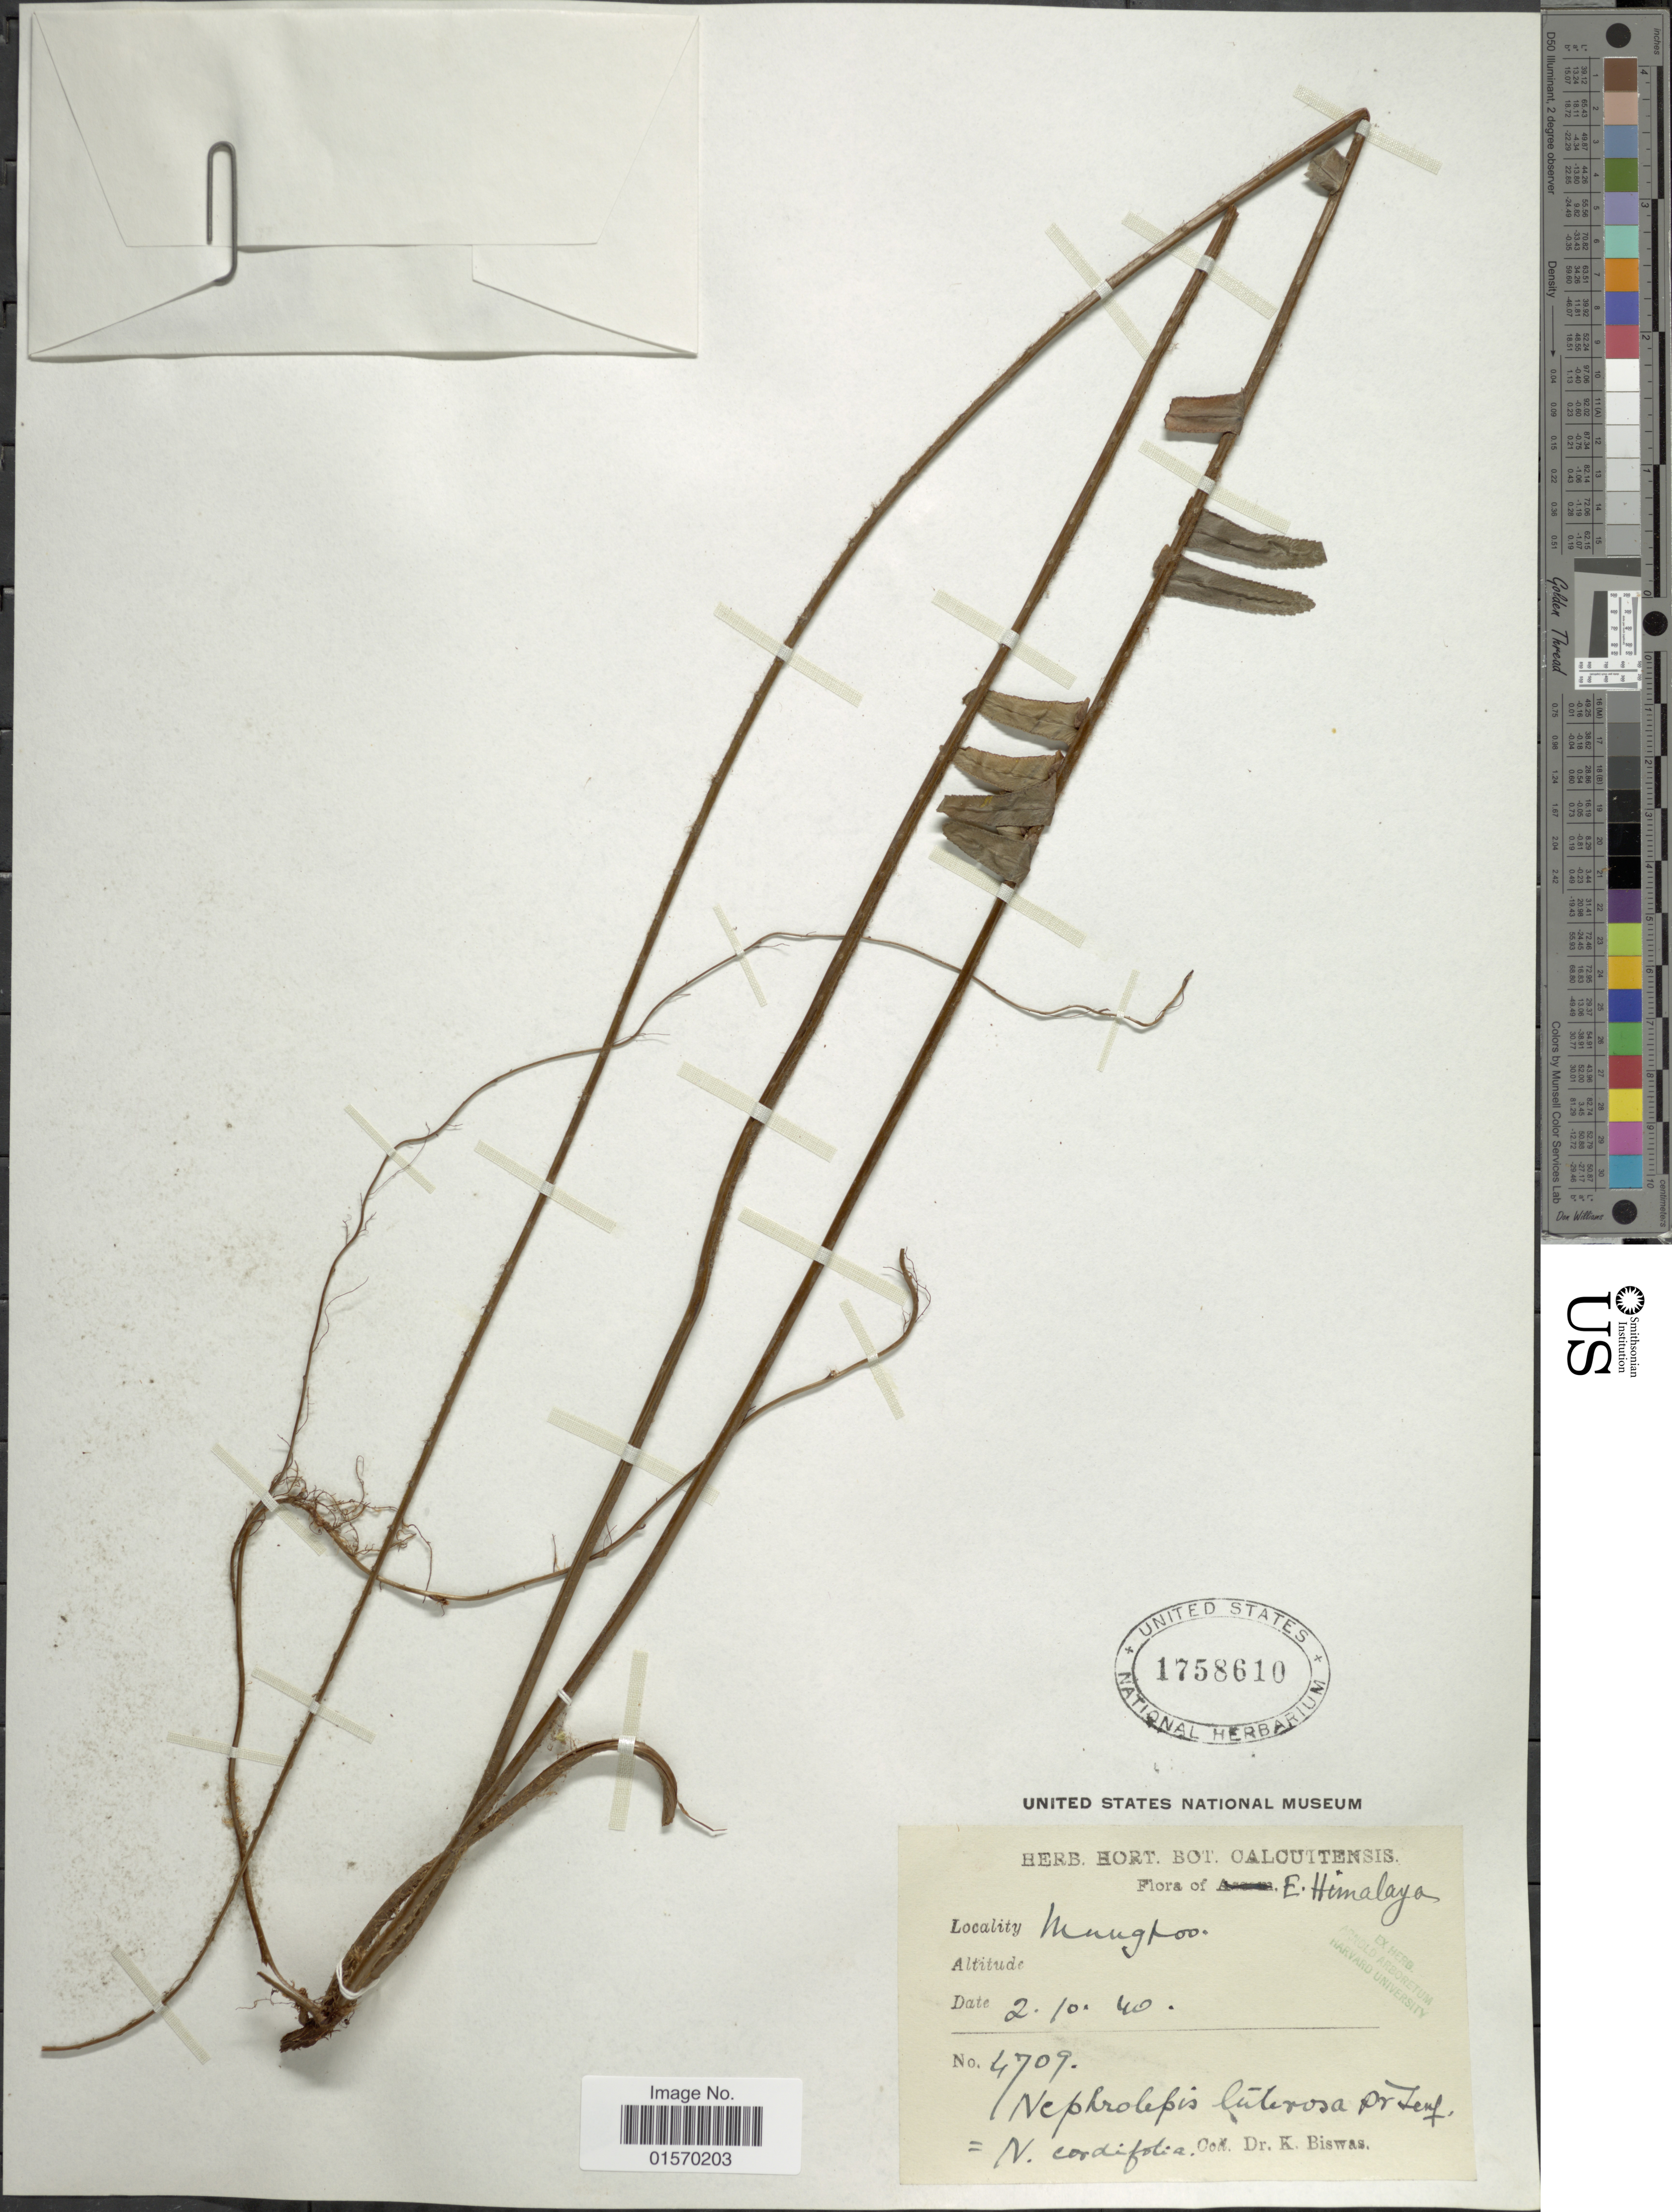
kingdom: Plantae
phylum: Tracheophyta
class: Polypodiopsida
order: Polypodiales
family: Nephrolepidaceae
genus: Nephrolepis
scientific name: Nephrolepis cordifolia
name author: (L.) C. Presl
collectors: K. Biswas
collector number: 4709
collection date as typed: Transcribed d/m/y: 2/10/40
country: India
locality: E. Himalaya. Mungpoo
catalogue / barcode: US 1758610